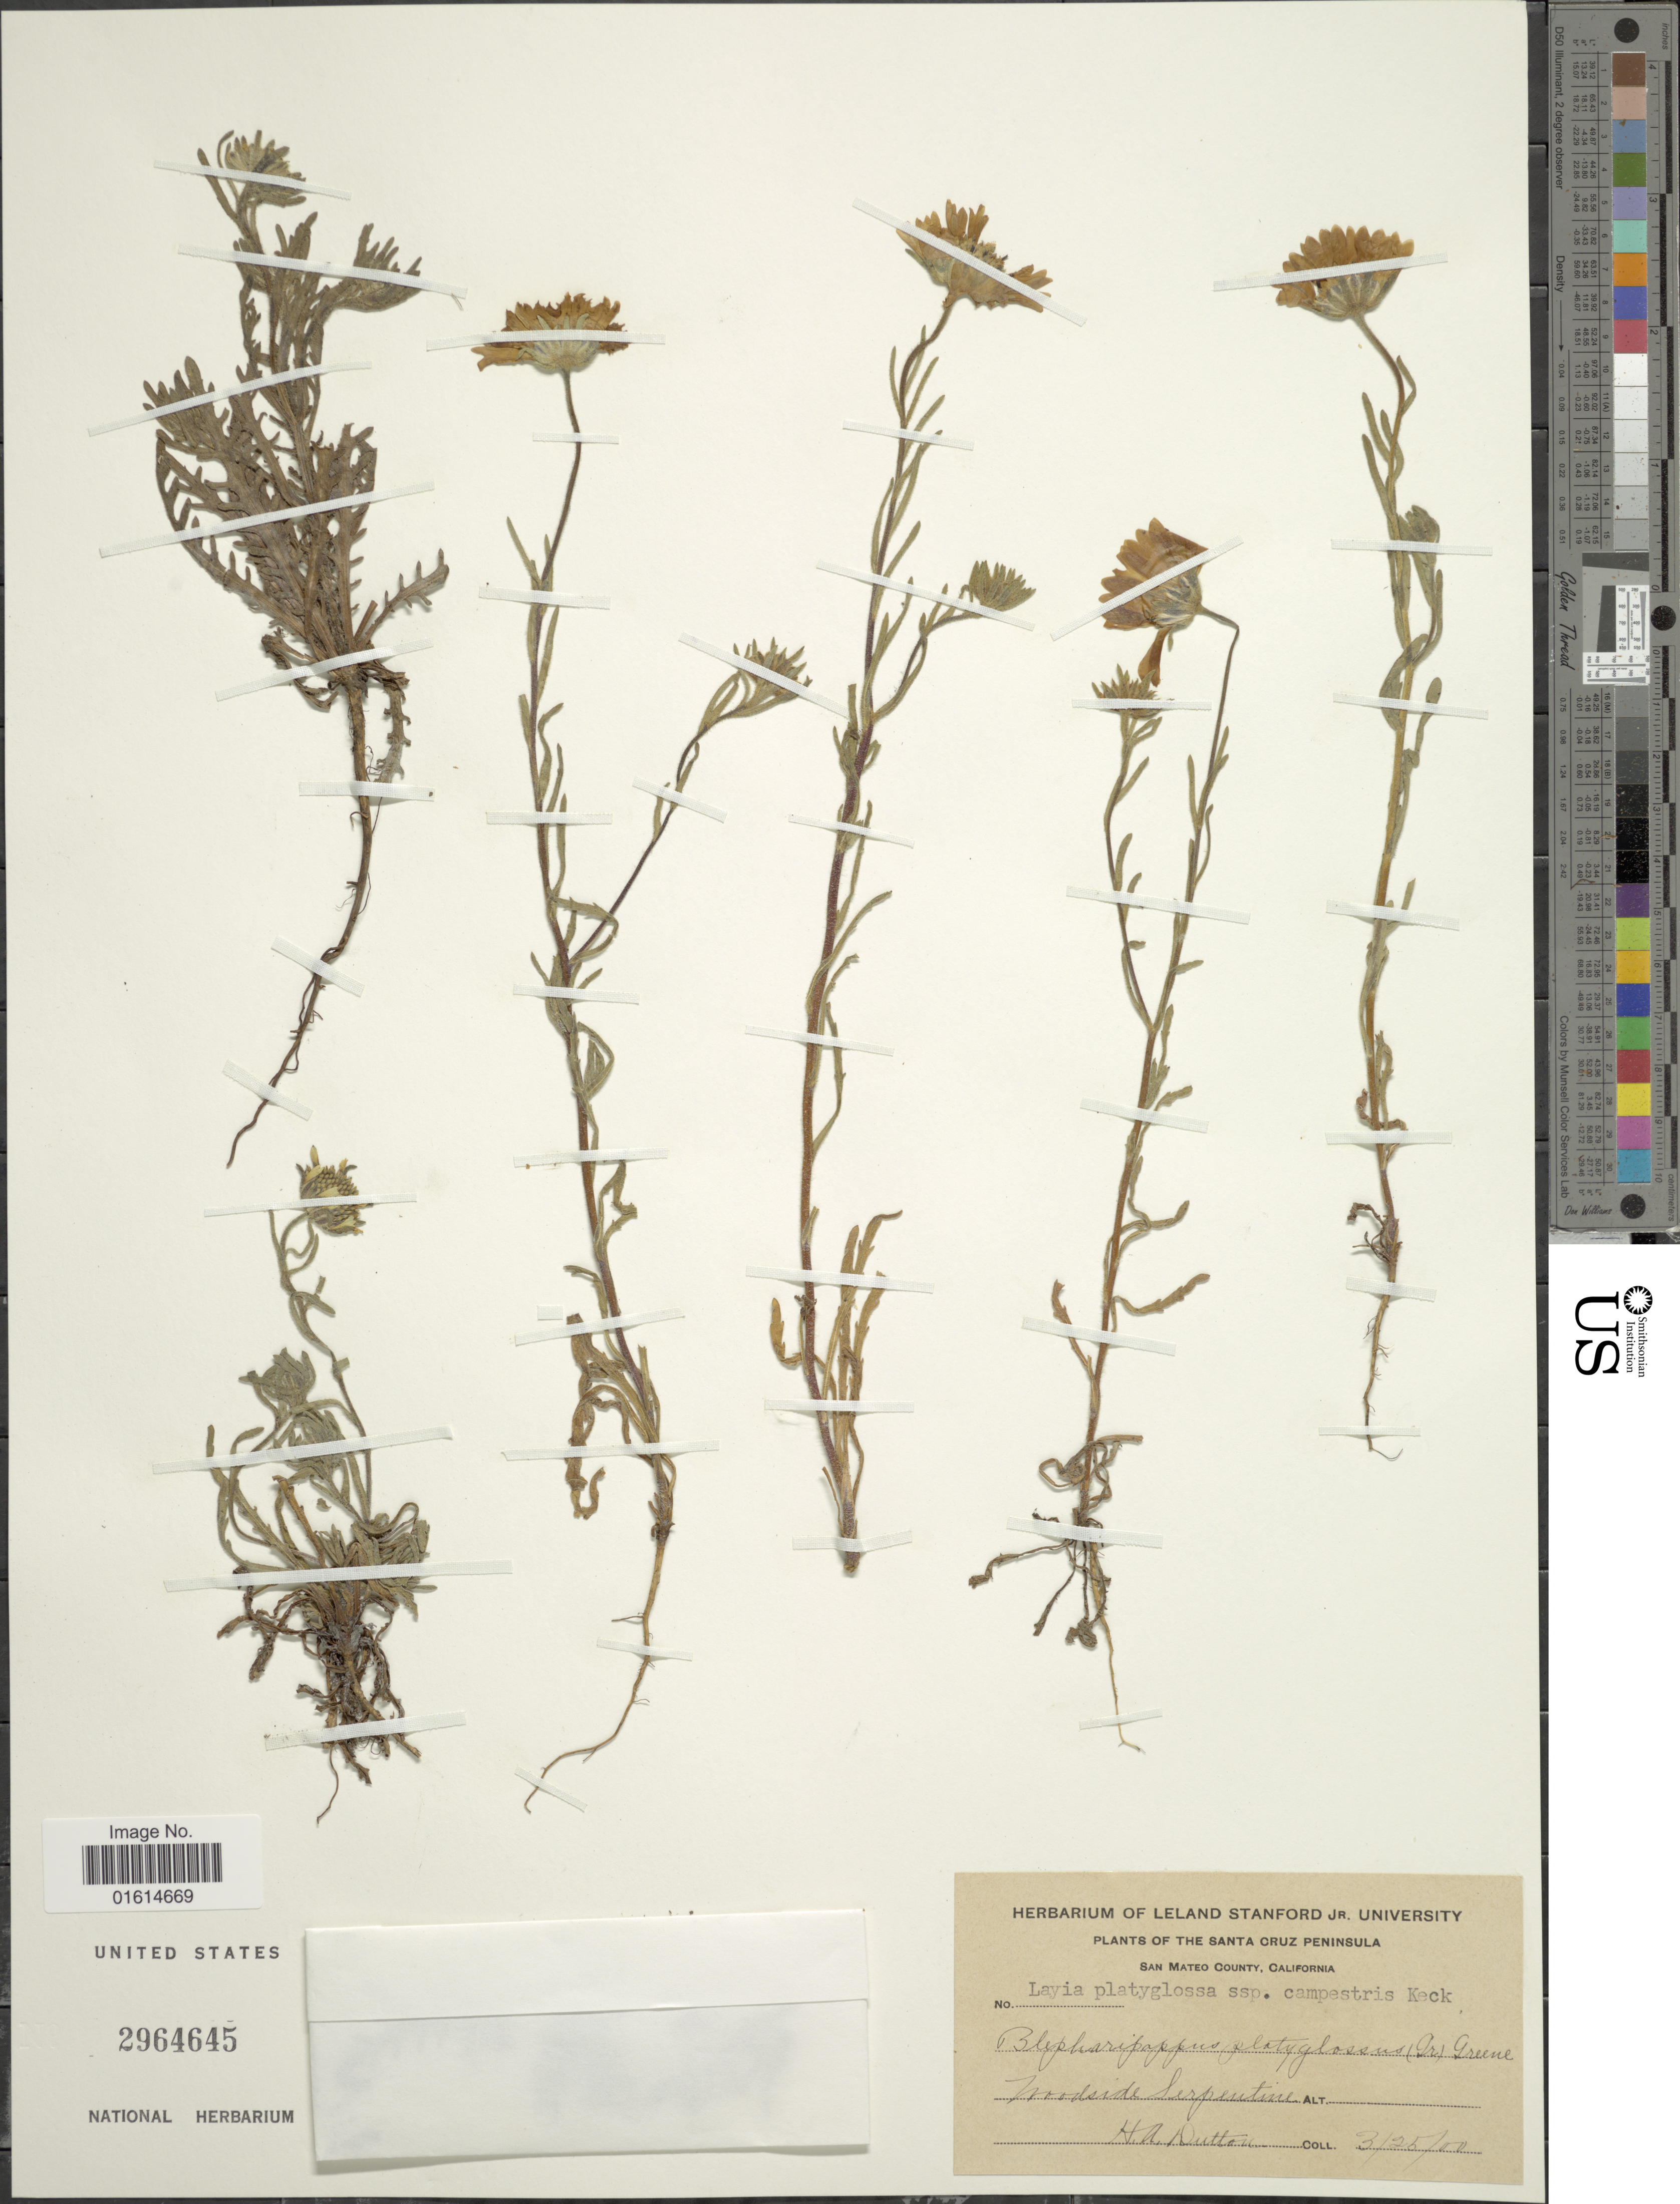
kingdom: Plantae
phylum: Tracheophyta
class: Magnoliopsida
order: Asterales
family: Asteraceae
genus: Layia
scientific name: Layia platyglossa subsp. campestris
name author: D.D. Keck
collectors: H. Dutton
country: United States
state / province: California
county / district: San Mateo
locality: Santa Cruz Peninsula, San Mateo County, Woodside Serpentine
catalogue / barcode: US 2964645